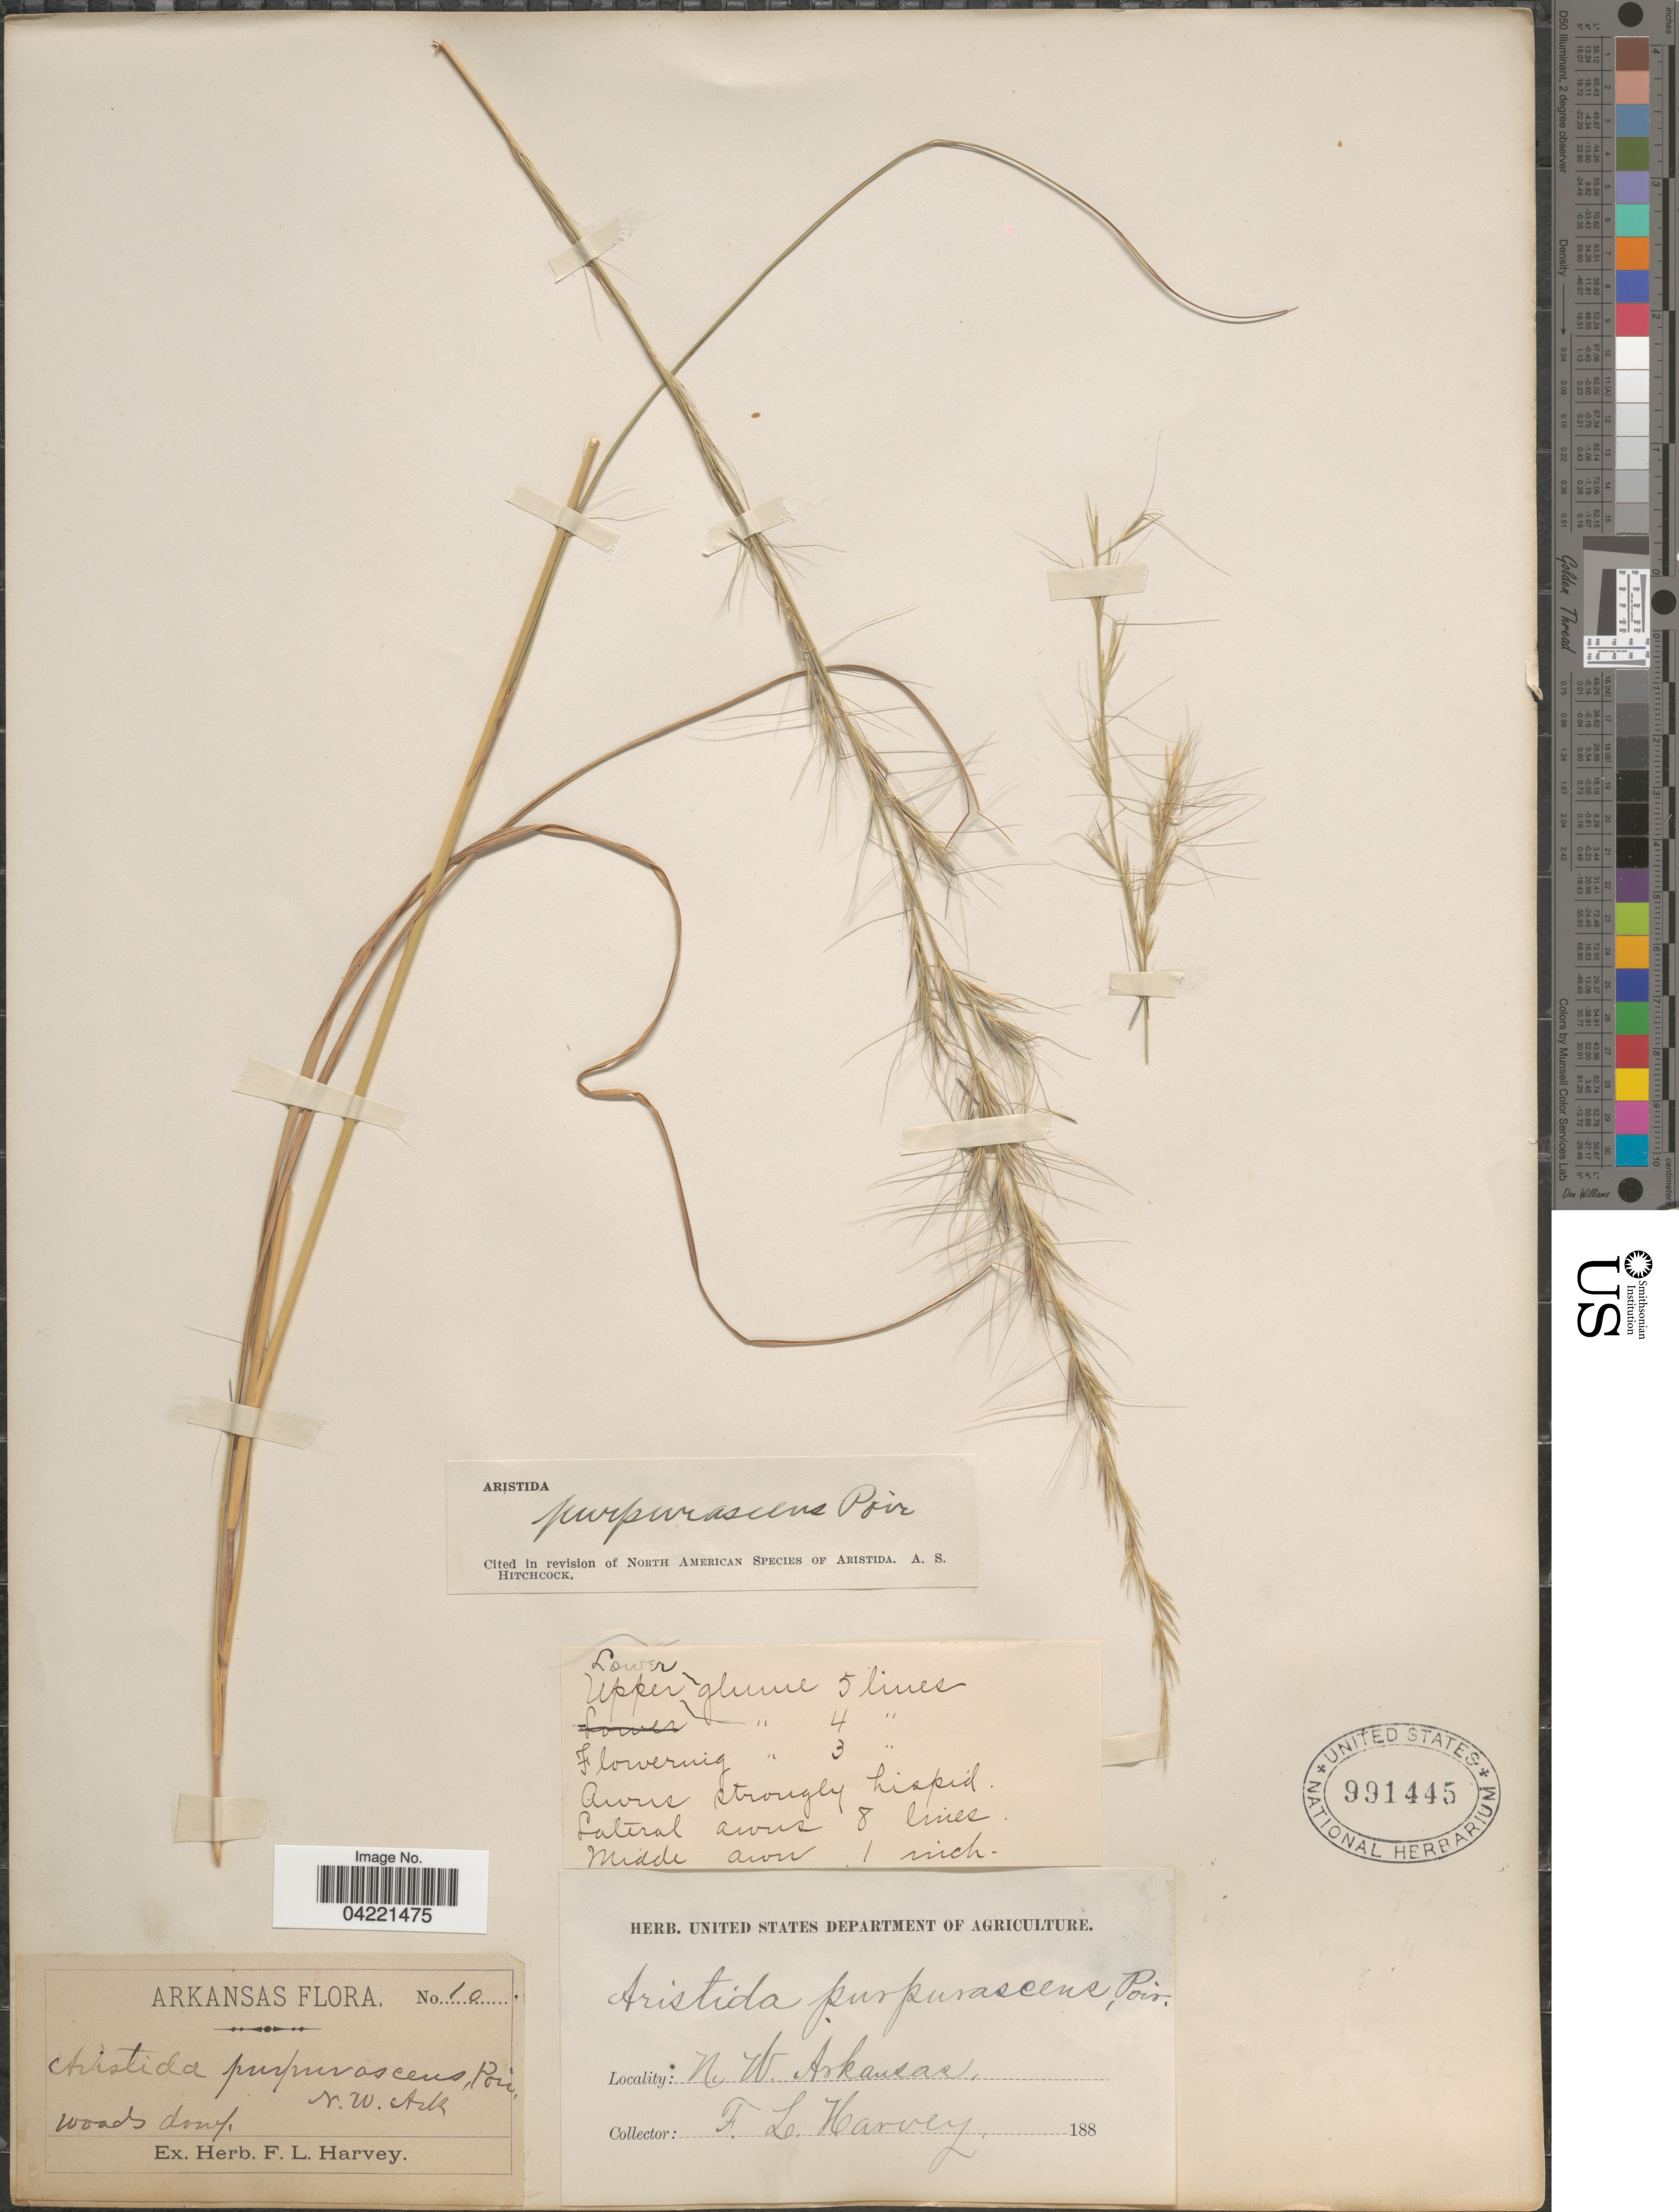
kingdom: Plantae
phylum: Tracheophyta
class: Liliopsida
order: Poales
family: Poaceae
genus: Aristida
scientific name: Aristida purpurascens var. purpurescens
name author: Poir.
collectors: F. L. Harvey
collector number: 10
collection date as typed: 188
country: United States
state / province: Arkansas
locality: N. W. Arkansas.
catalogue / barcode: US 991445